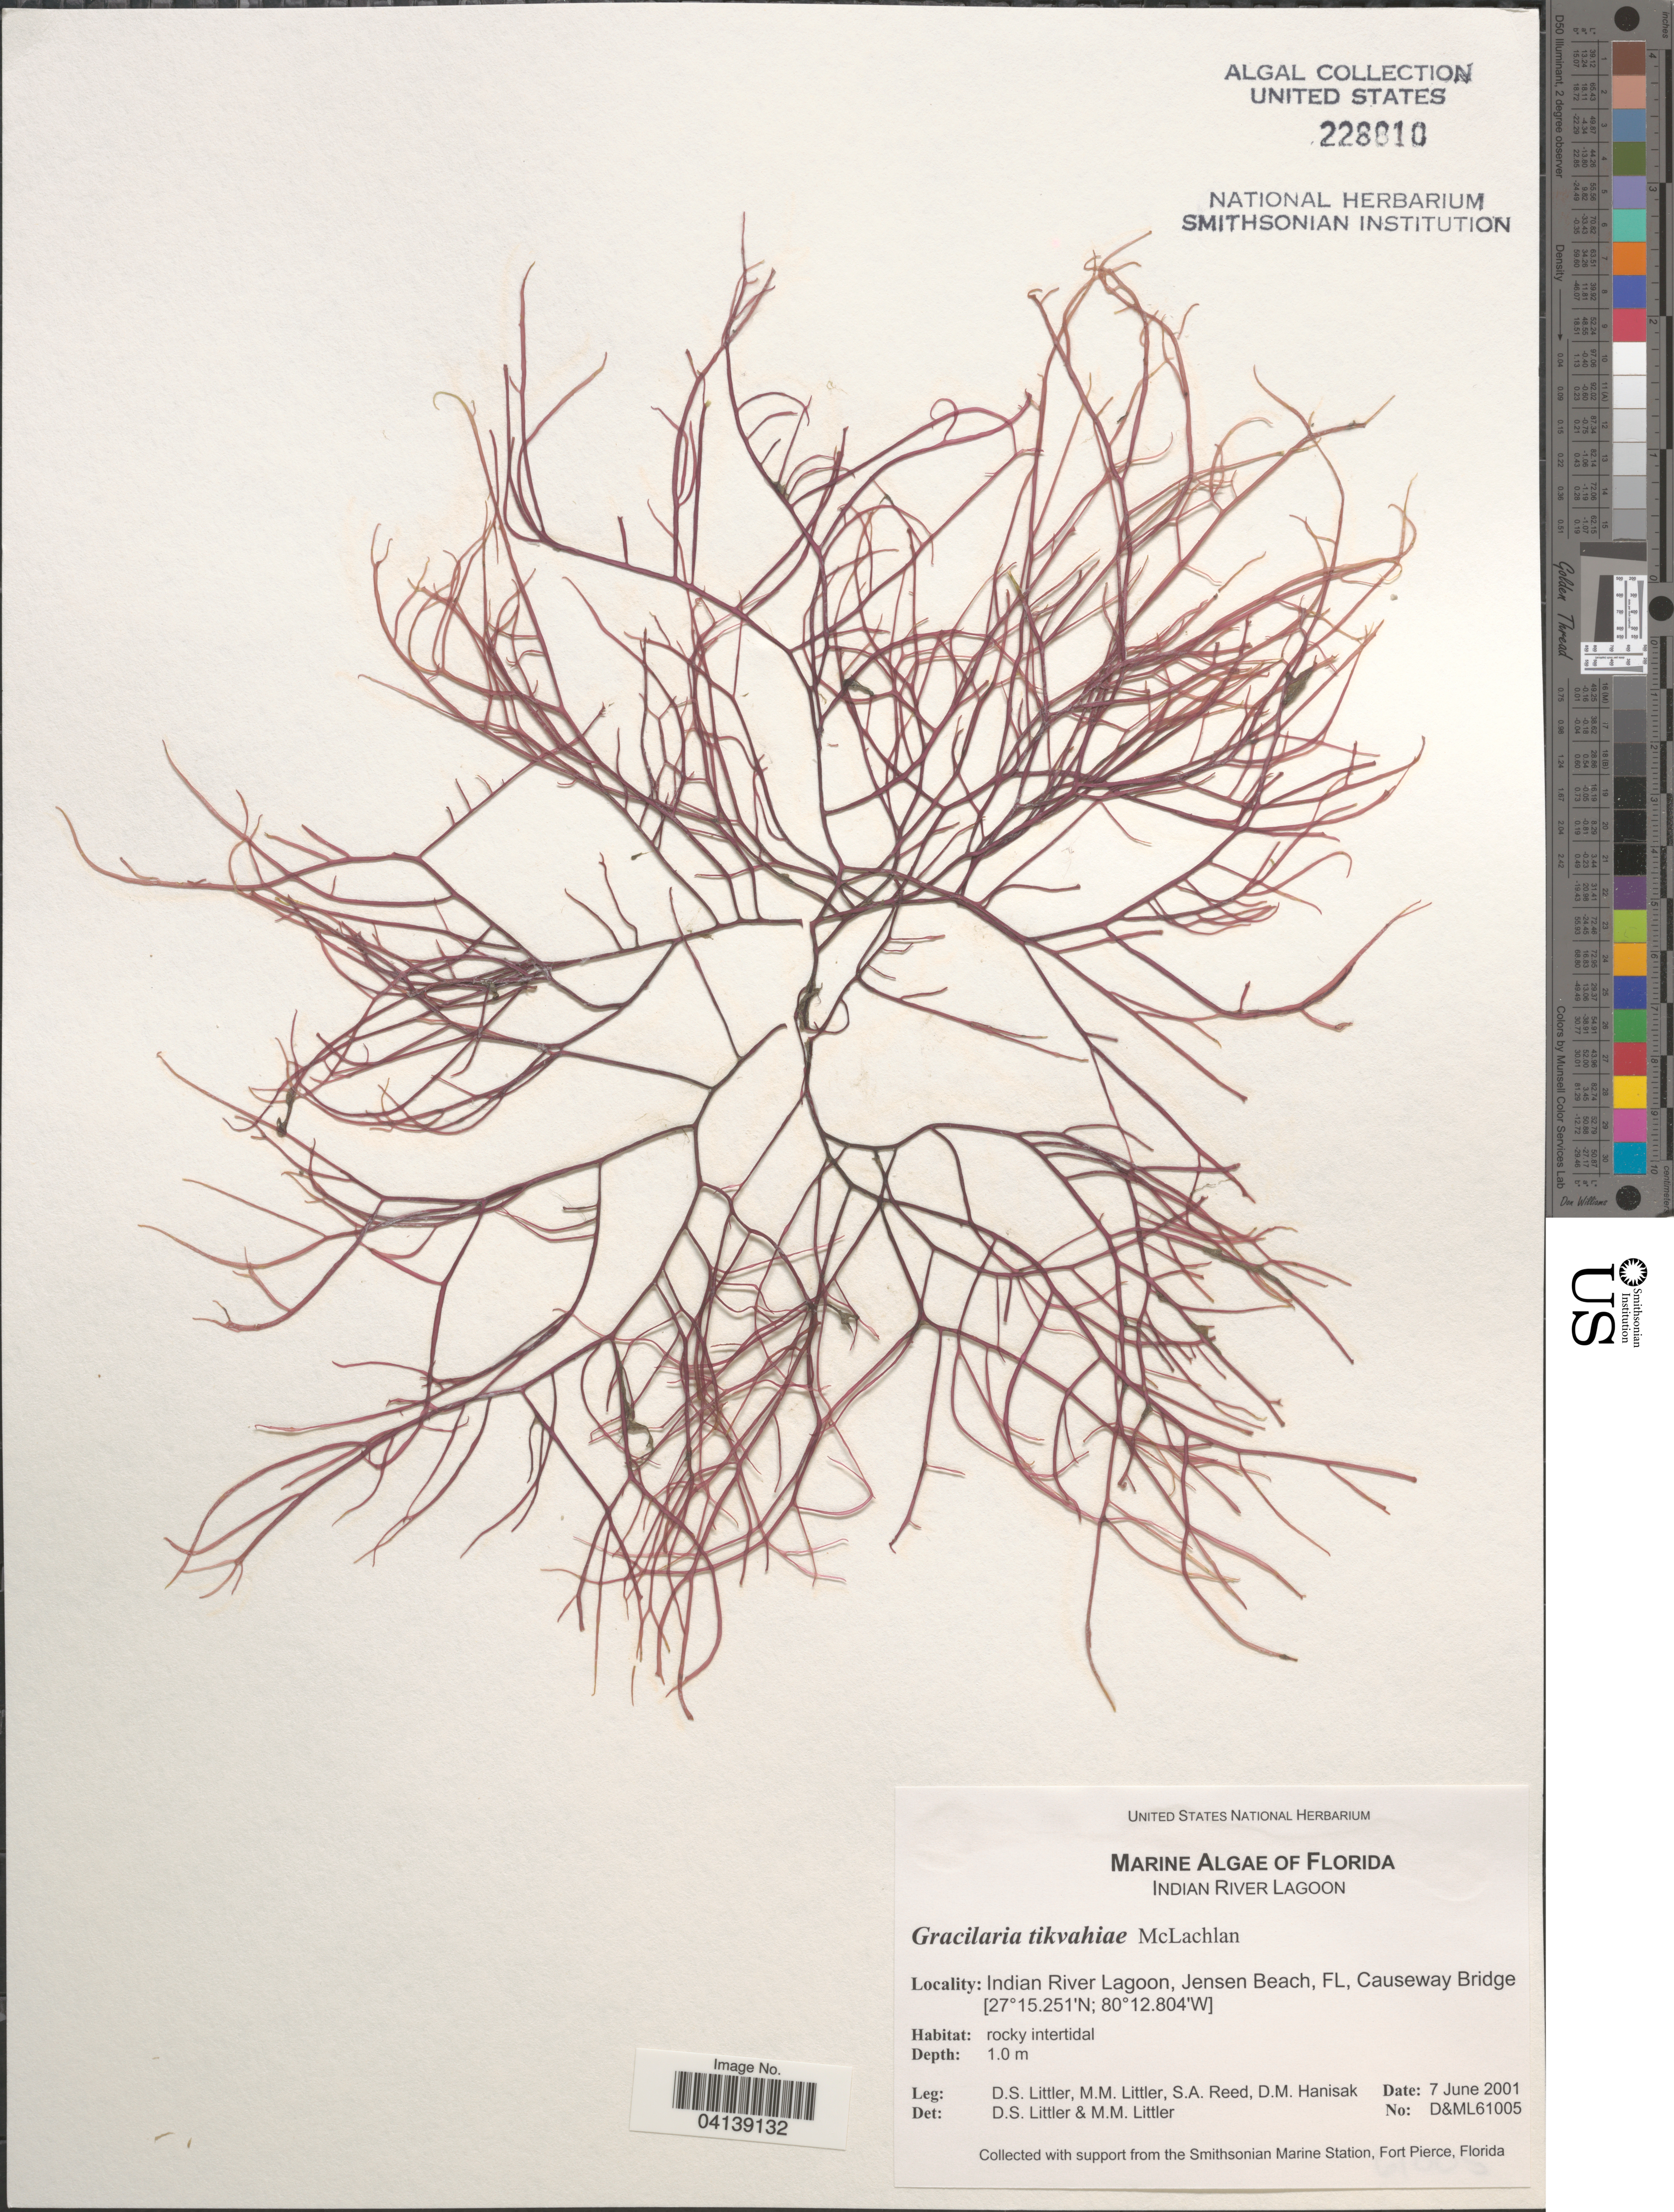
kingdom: Plantae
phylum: Rhodophyta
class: Florideophyceae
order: Gracilariales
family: Gracilariaceae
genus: Gracilaria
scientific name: Gracilaria tikvahiae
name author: McLachlan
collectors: D. S. Littler, S. Reed & D. Hanisak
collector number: D&ML61005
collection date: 2001-06-07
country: United States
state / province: Florida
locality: Indian River Lagoon, Jensen Beach, Causeway Bridge.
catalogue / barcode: US 228810